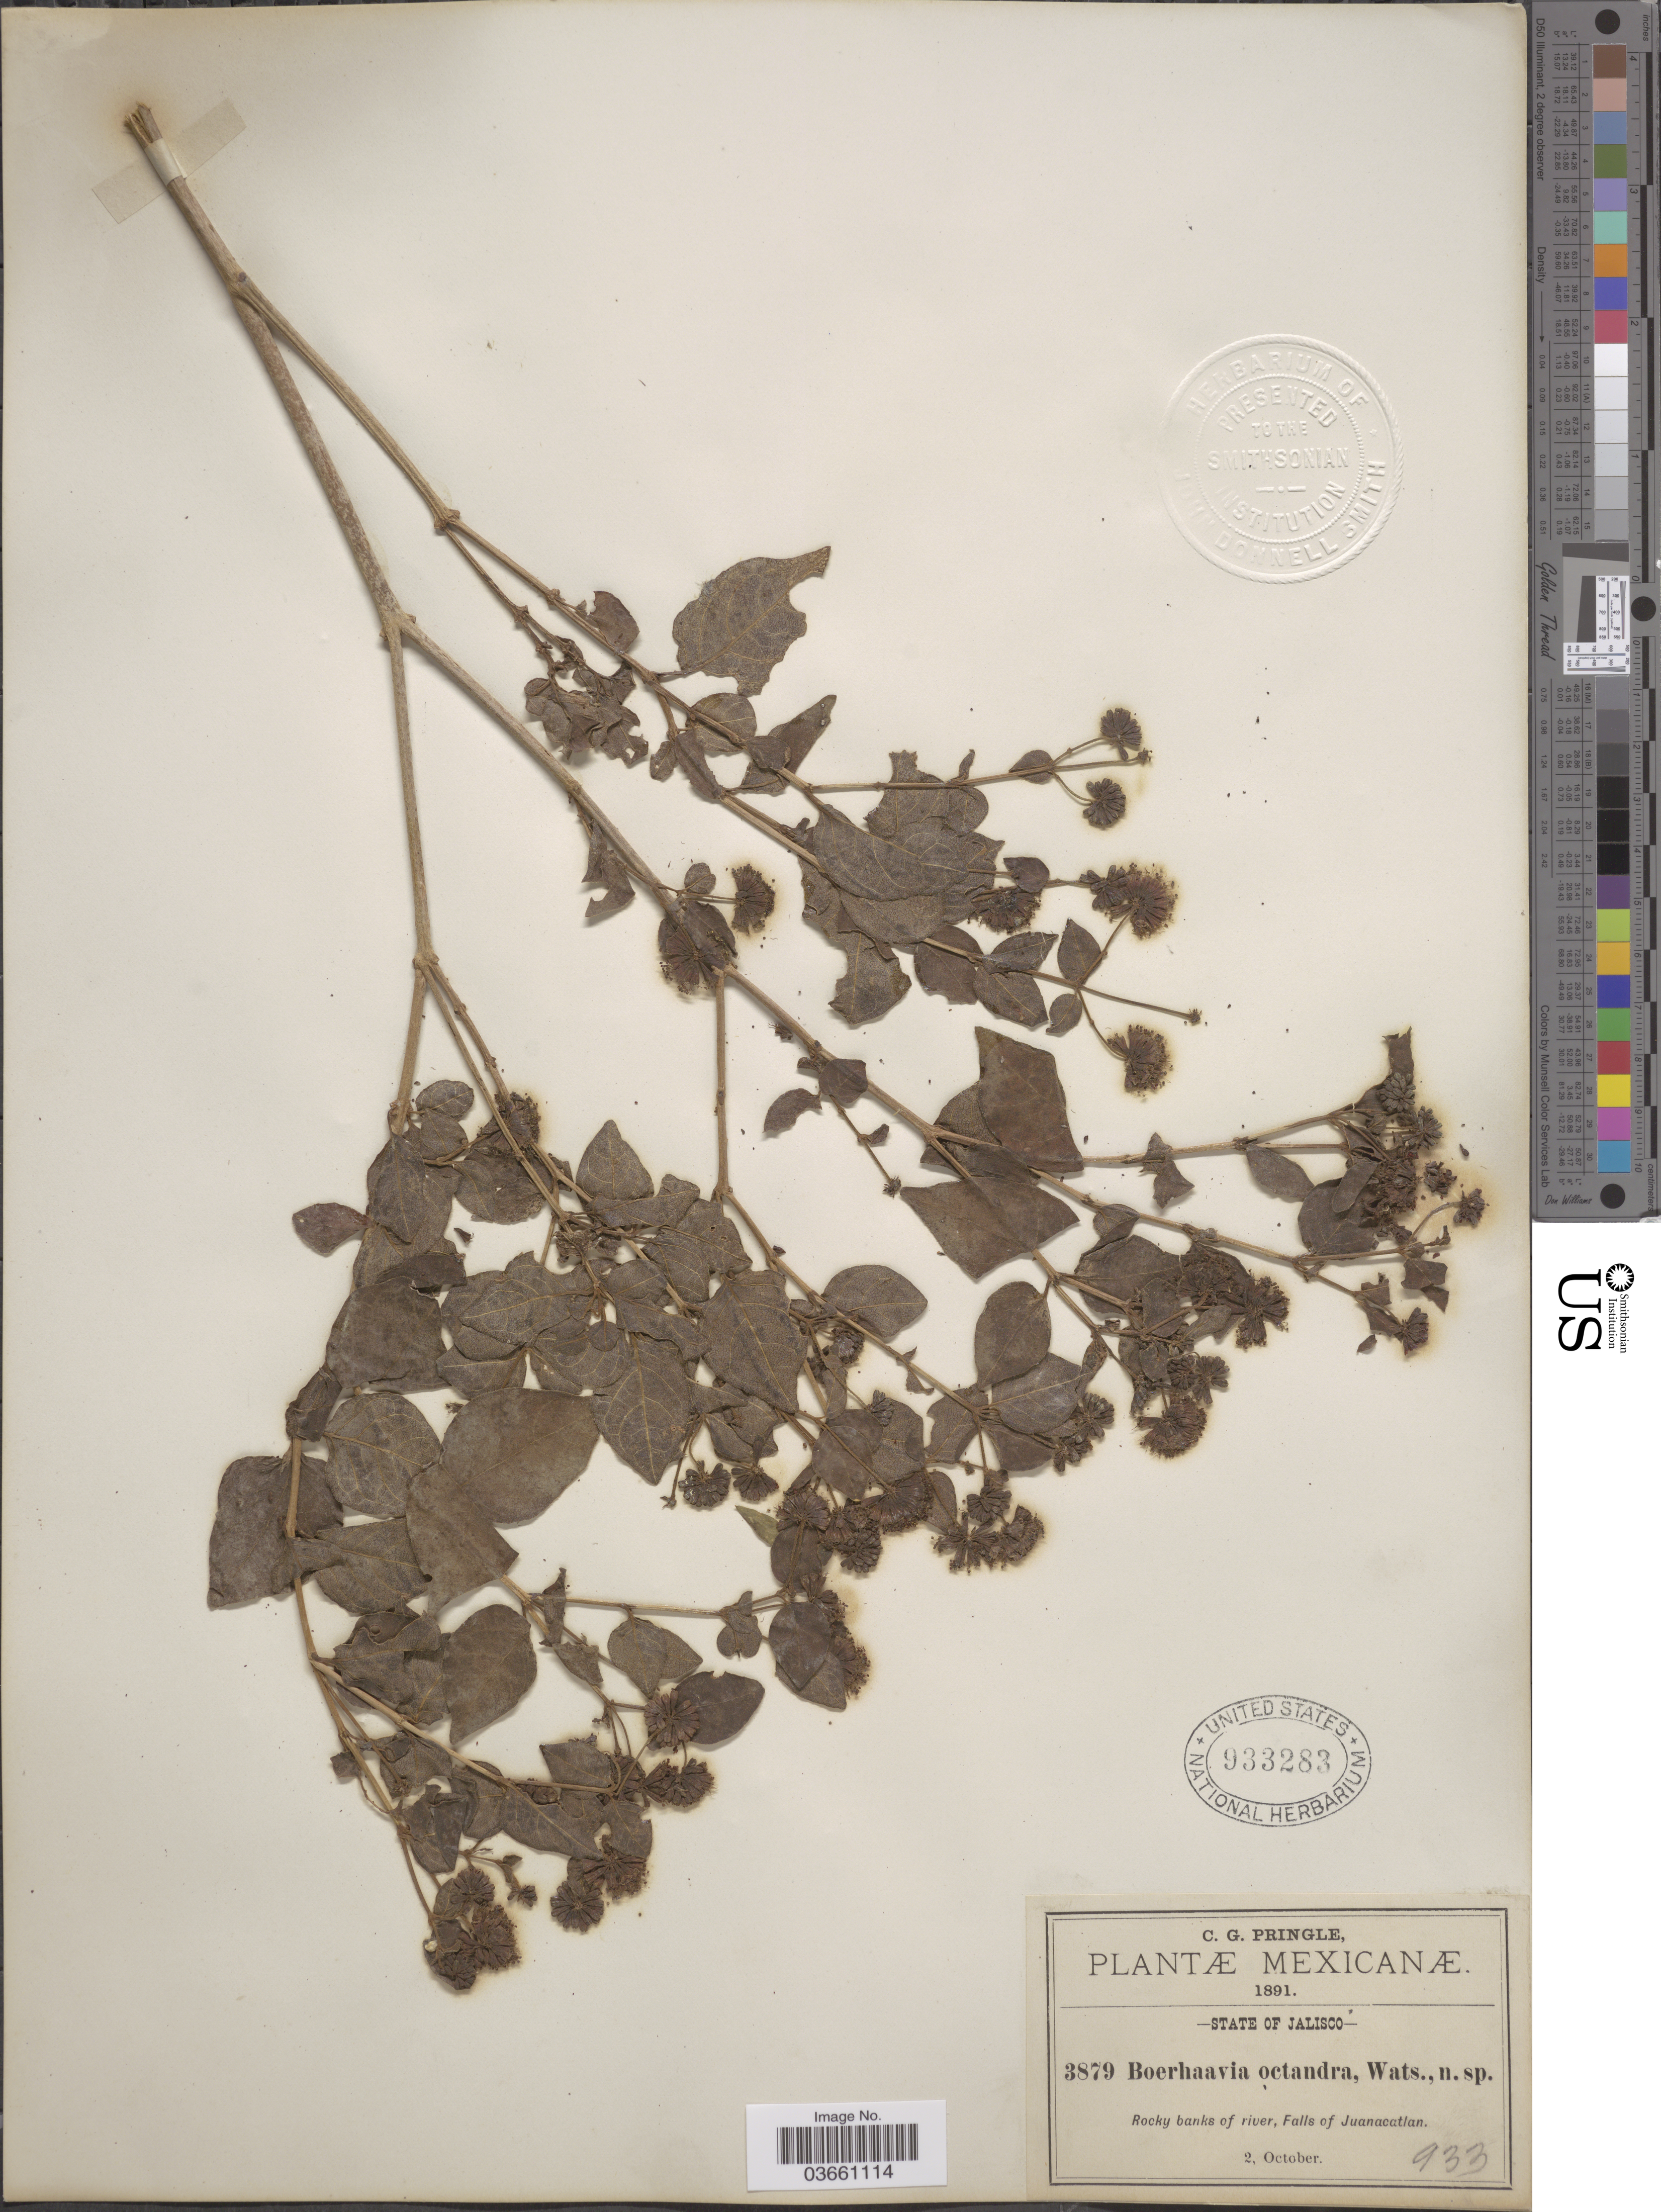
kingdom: Plantae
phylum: Tracheophyta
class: Magnoliopsida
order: Caryophyllales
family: Nyctaginaceae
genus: Pisoniella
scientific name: Pisoniella arborescens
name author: (Lag. & Rodr.) Standl.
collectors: C. G. Pringle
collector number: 3879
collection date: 1891-10-02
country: Mexico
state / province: Jalisco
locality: Falls of Juanacatlan.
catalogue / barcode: US 933283